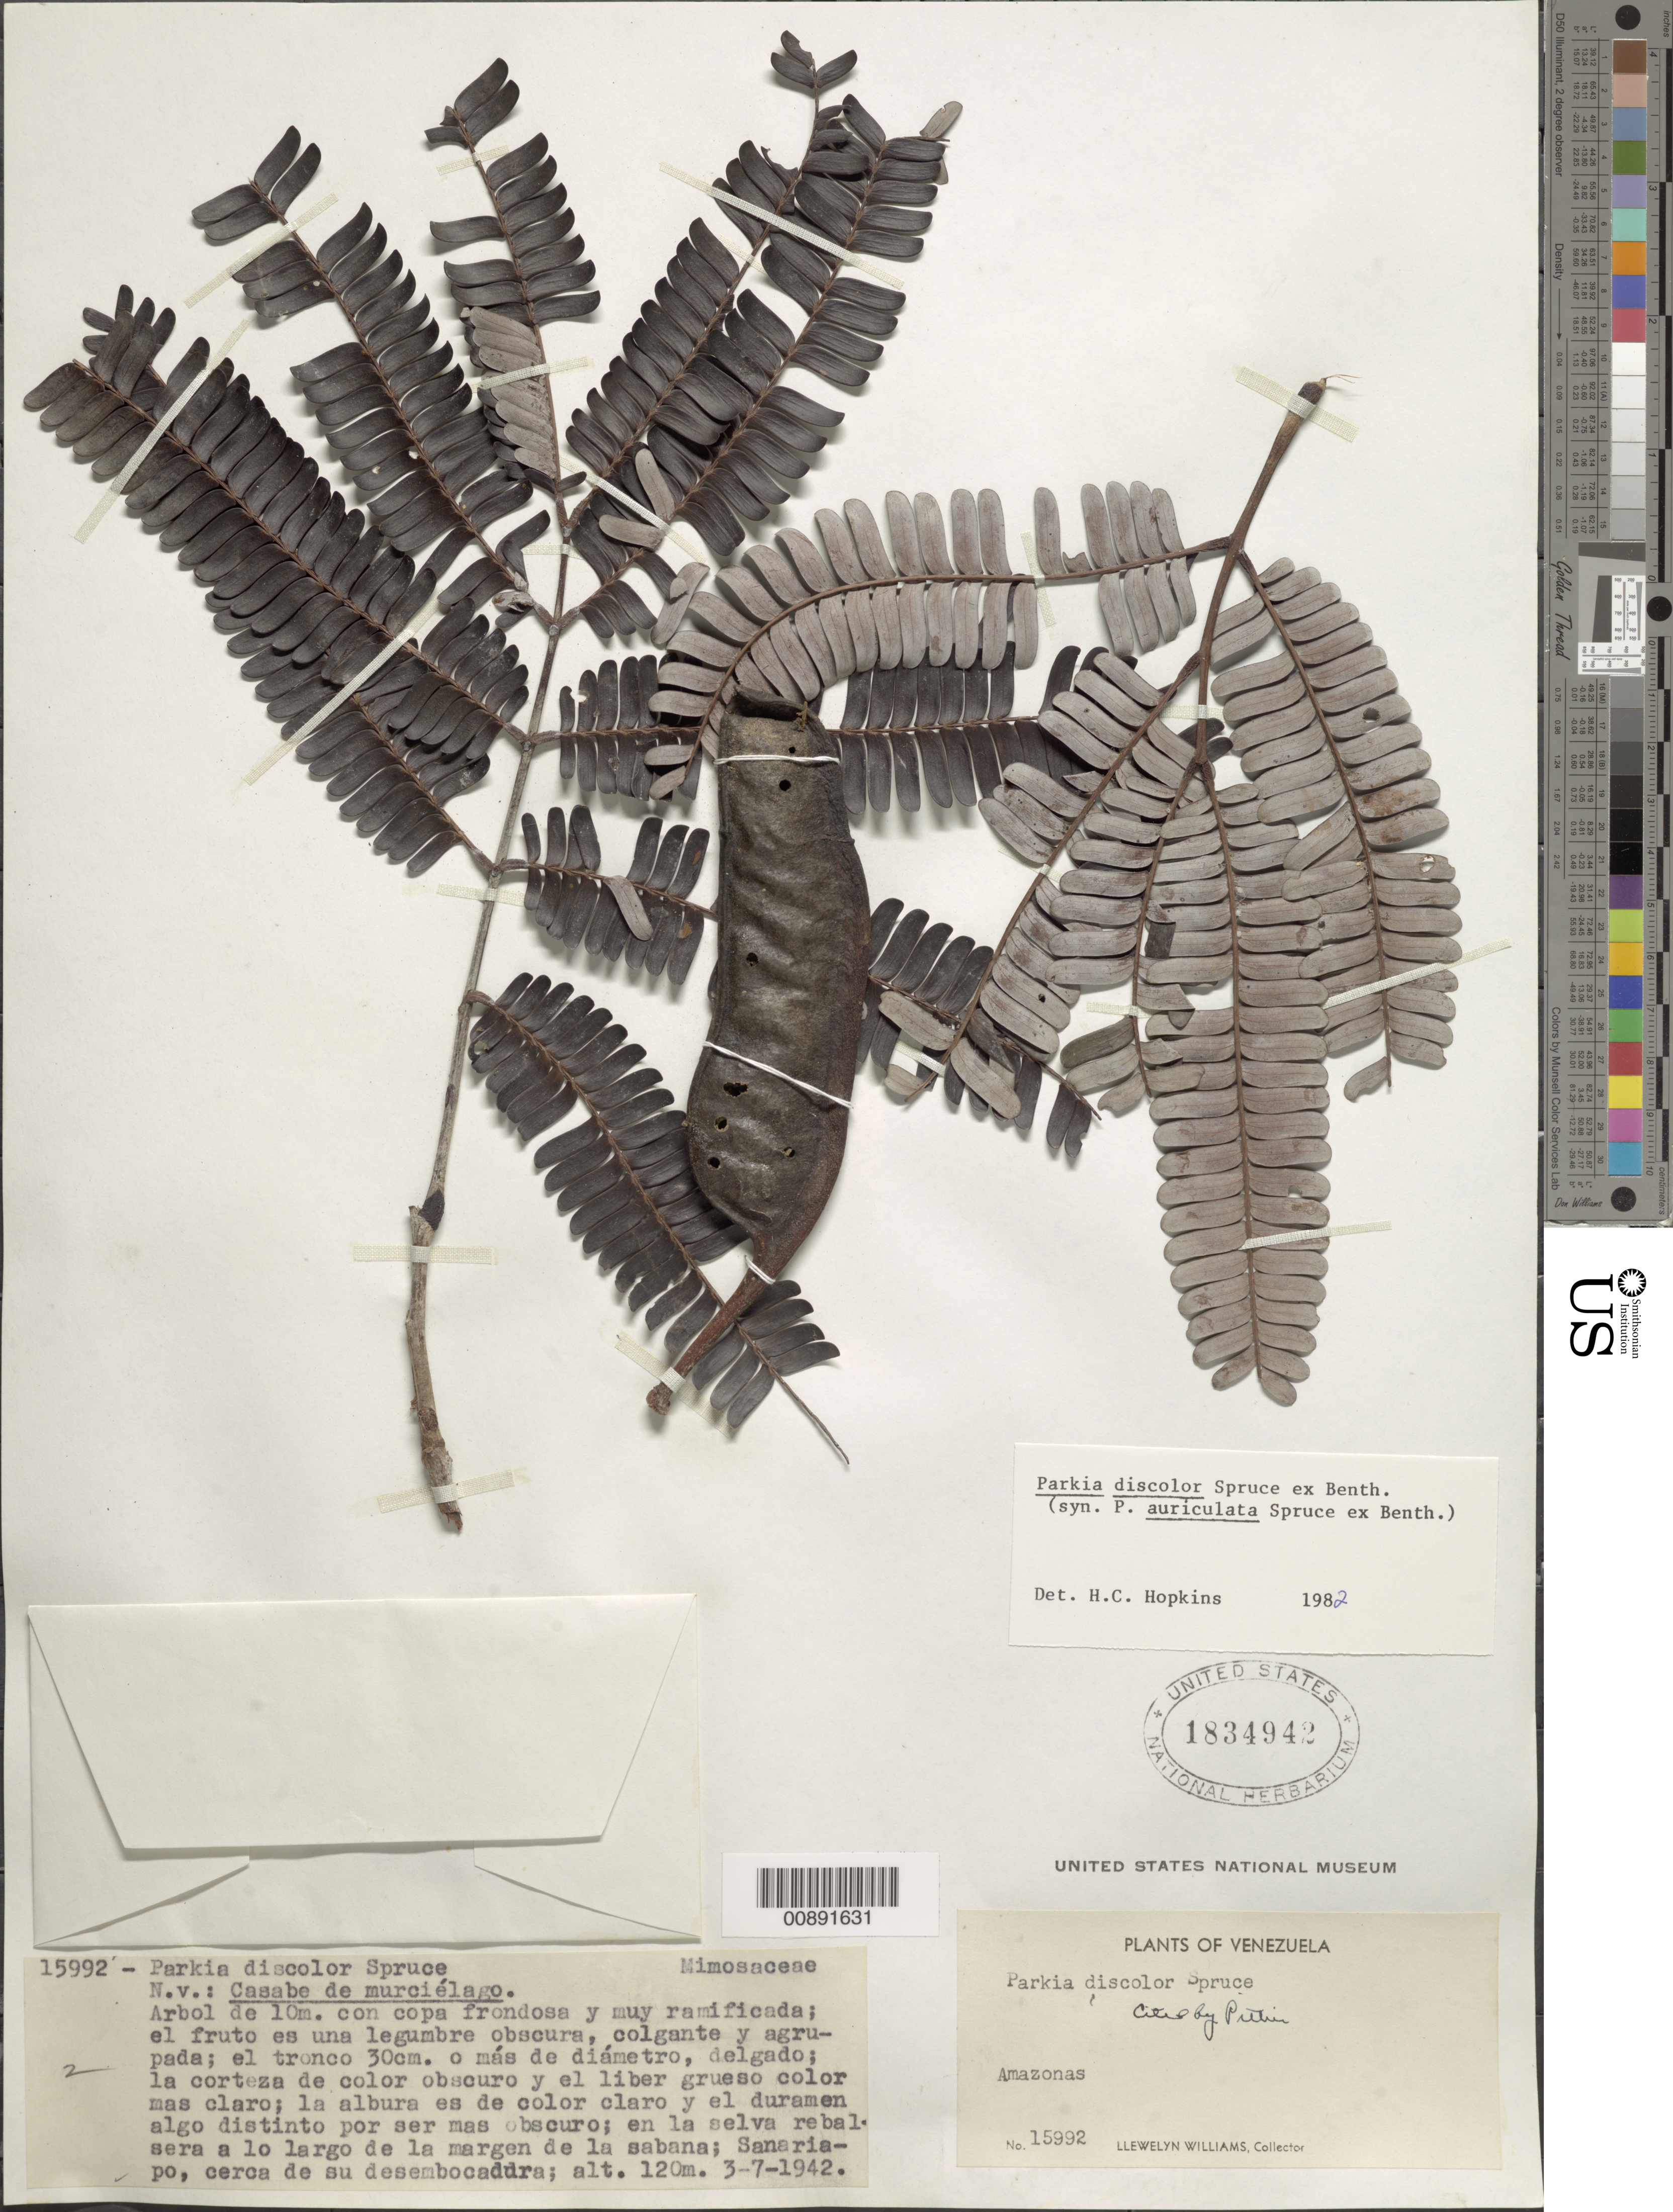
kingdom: Plantae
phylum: Tracheophyta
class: Magnoliopsida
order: Fabales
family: Fabaceae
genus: Parkia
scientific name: Parkia discolor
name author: Spruce ex Benth.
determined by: Hopkins, H. C.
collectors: Ll. Williams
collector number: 15992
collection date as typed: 3-Jul-42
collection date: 1942-07-03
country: Venezuela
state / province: Amazonas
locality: Río Sanariapo, cerca de su desembocadura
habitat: Selva rebalsera a lo largo de la margen de la sabana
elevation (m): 120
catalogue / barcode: US 1834942